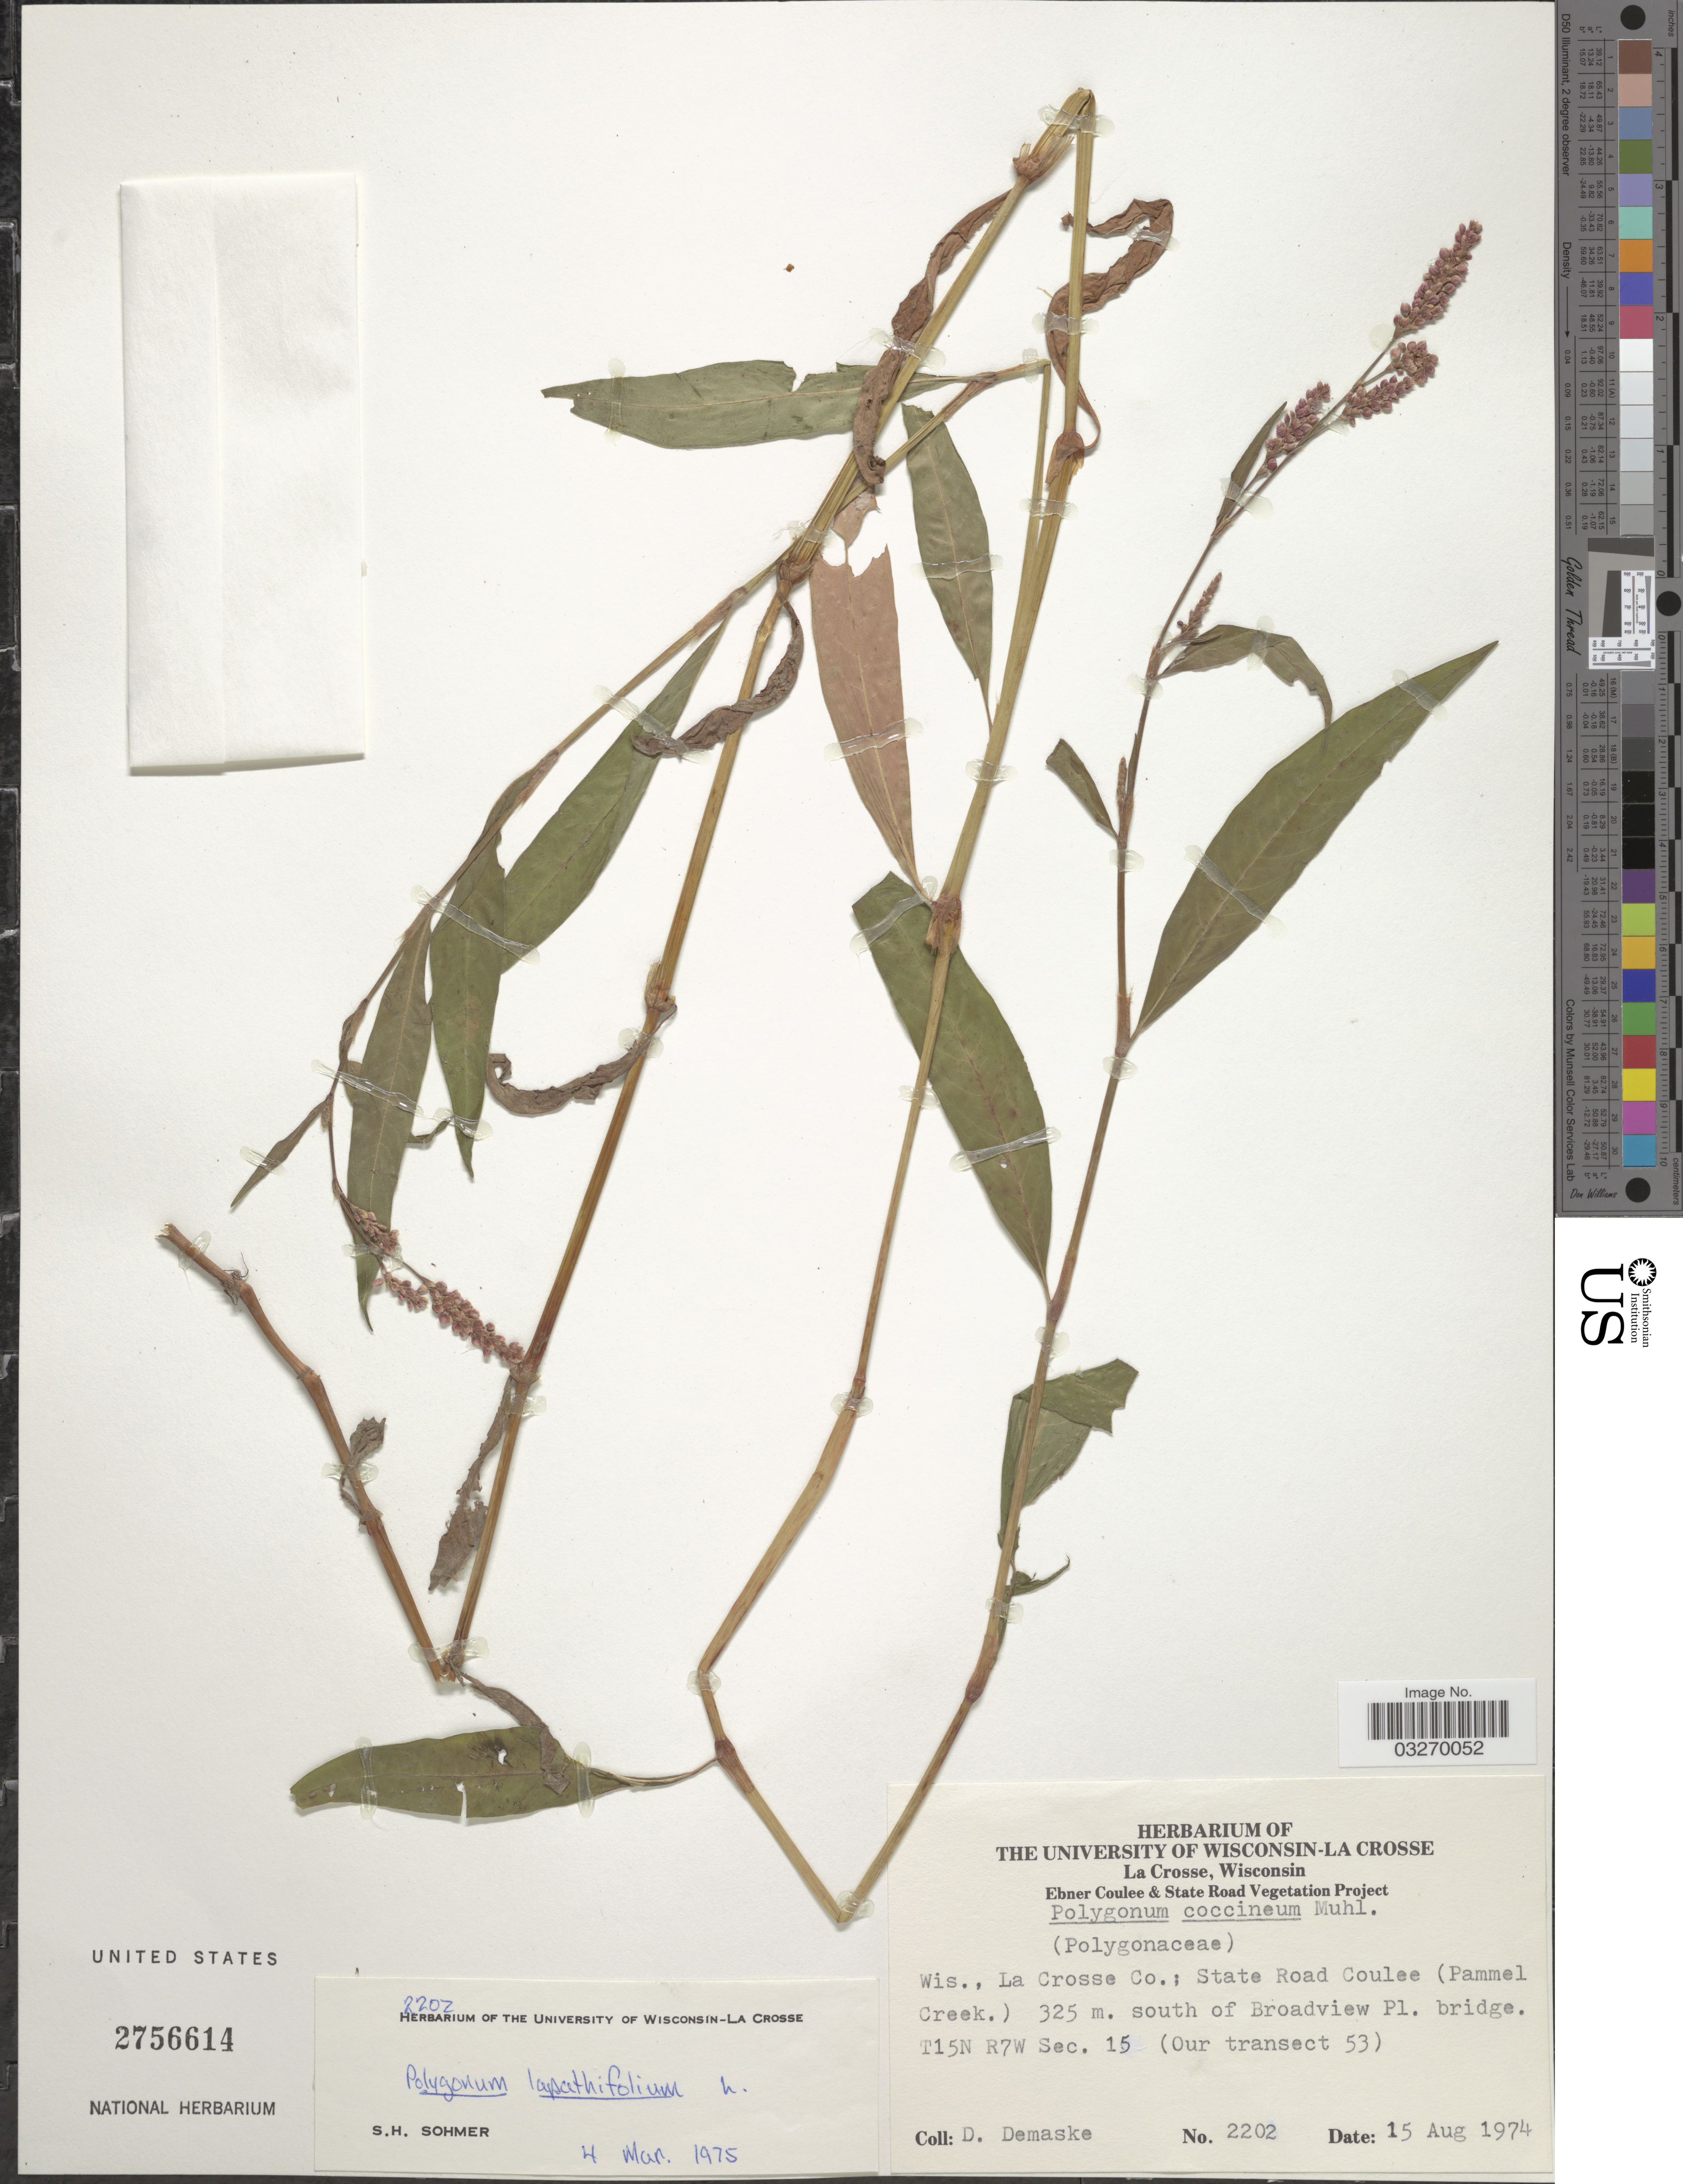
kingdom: Plantae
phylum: Tracheophyta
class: Magnoliopsida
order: Caryophyllales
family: Polygonaceae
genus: Persicaria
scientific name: Persicaria hydropiperoides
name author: (Michx.) Small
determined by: Atha, D. E.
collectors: D. Demaske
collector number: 2202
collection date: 1974-08-15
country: United States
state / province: Wisconsin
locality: La Crosse Co.; State Road Coulee (Pammel Creek.) 325 m. south of Broadview Pl. bridge. T15N R7W Sec. 15 (Our transect 53).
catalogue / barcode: US 2756614